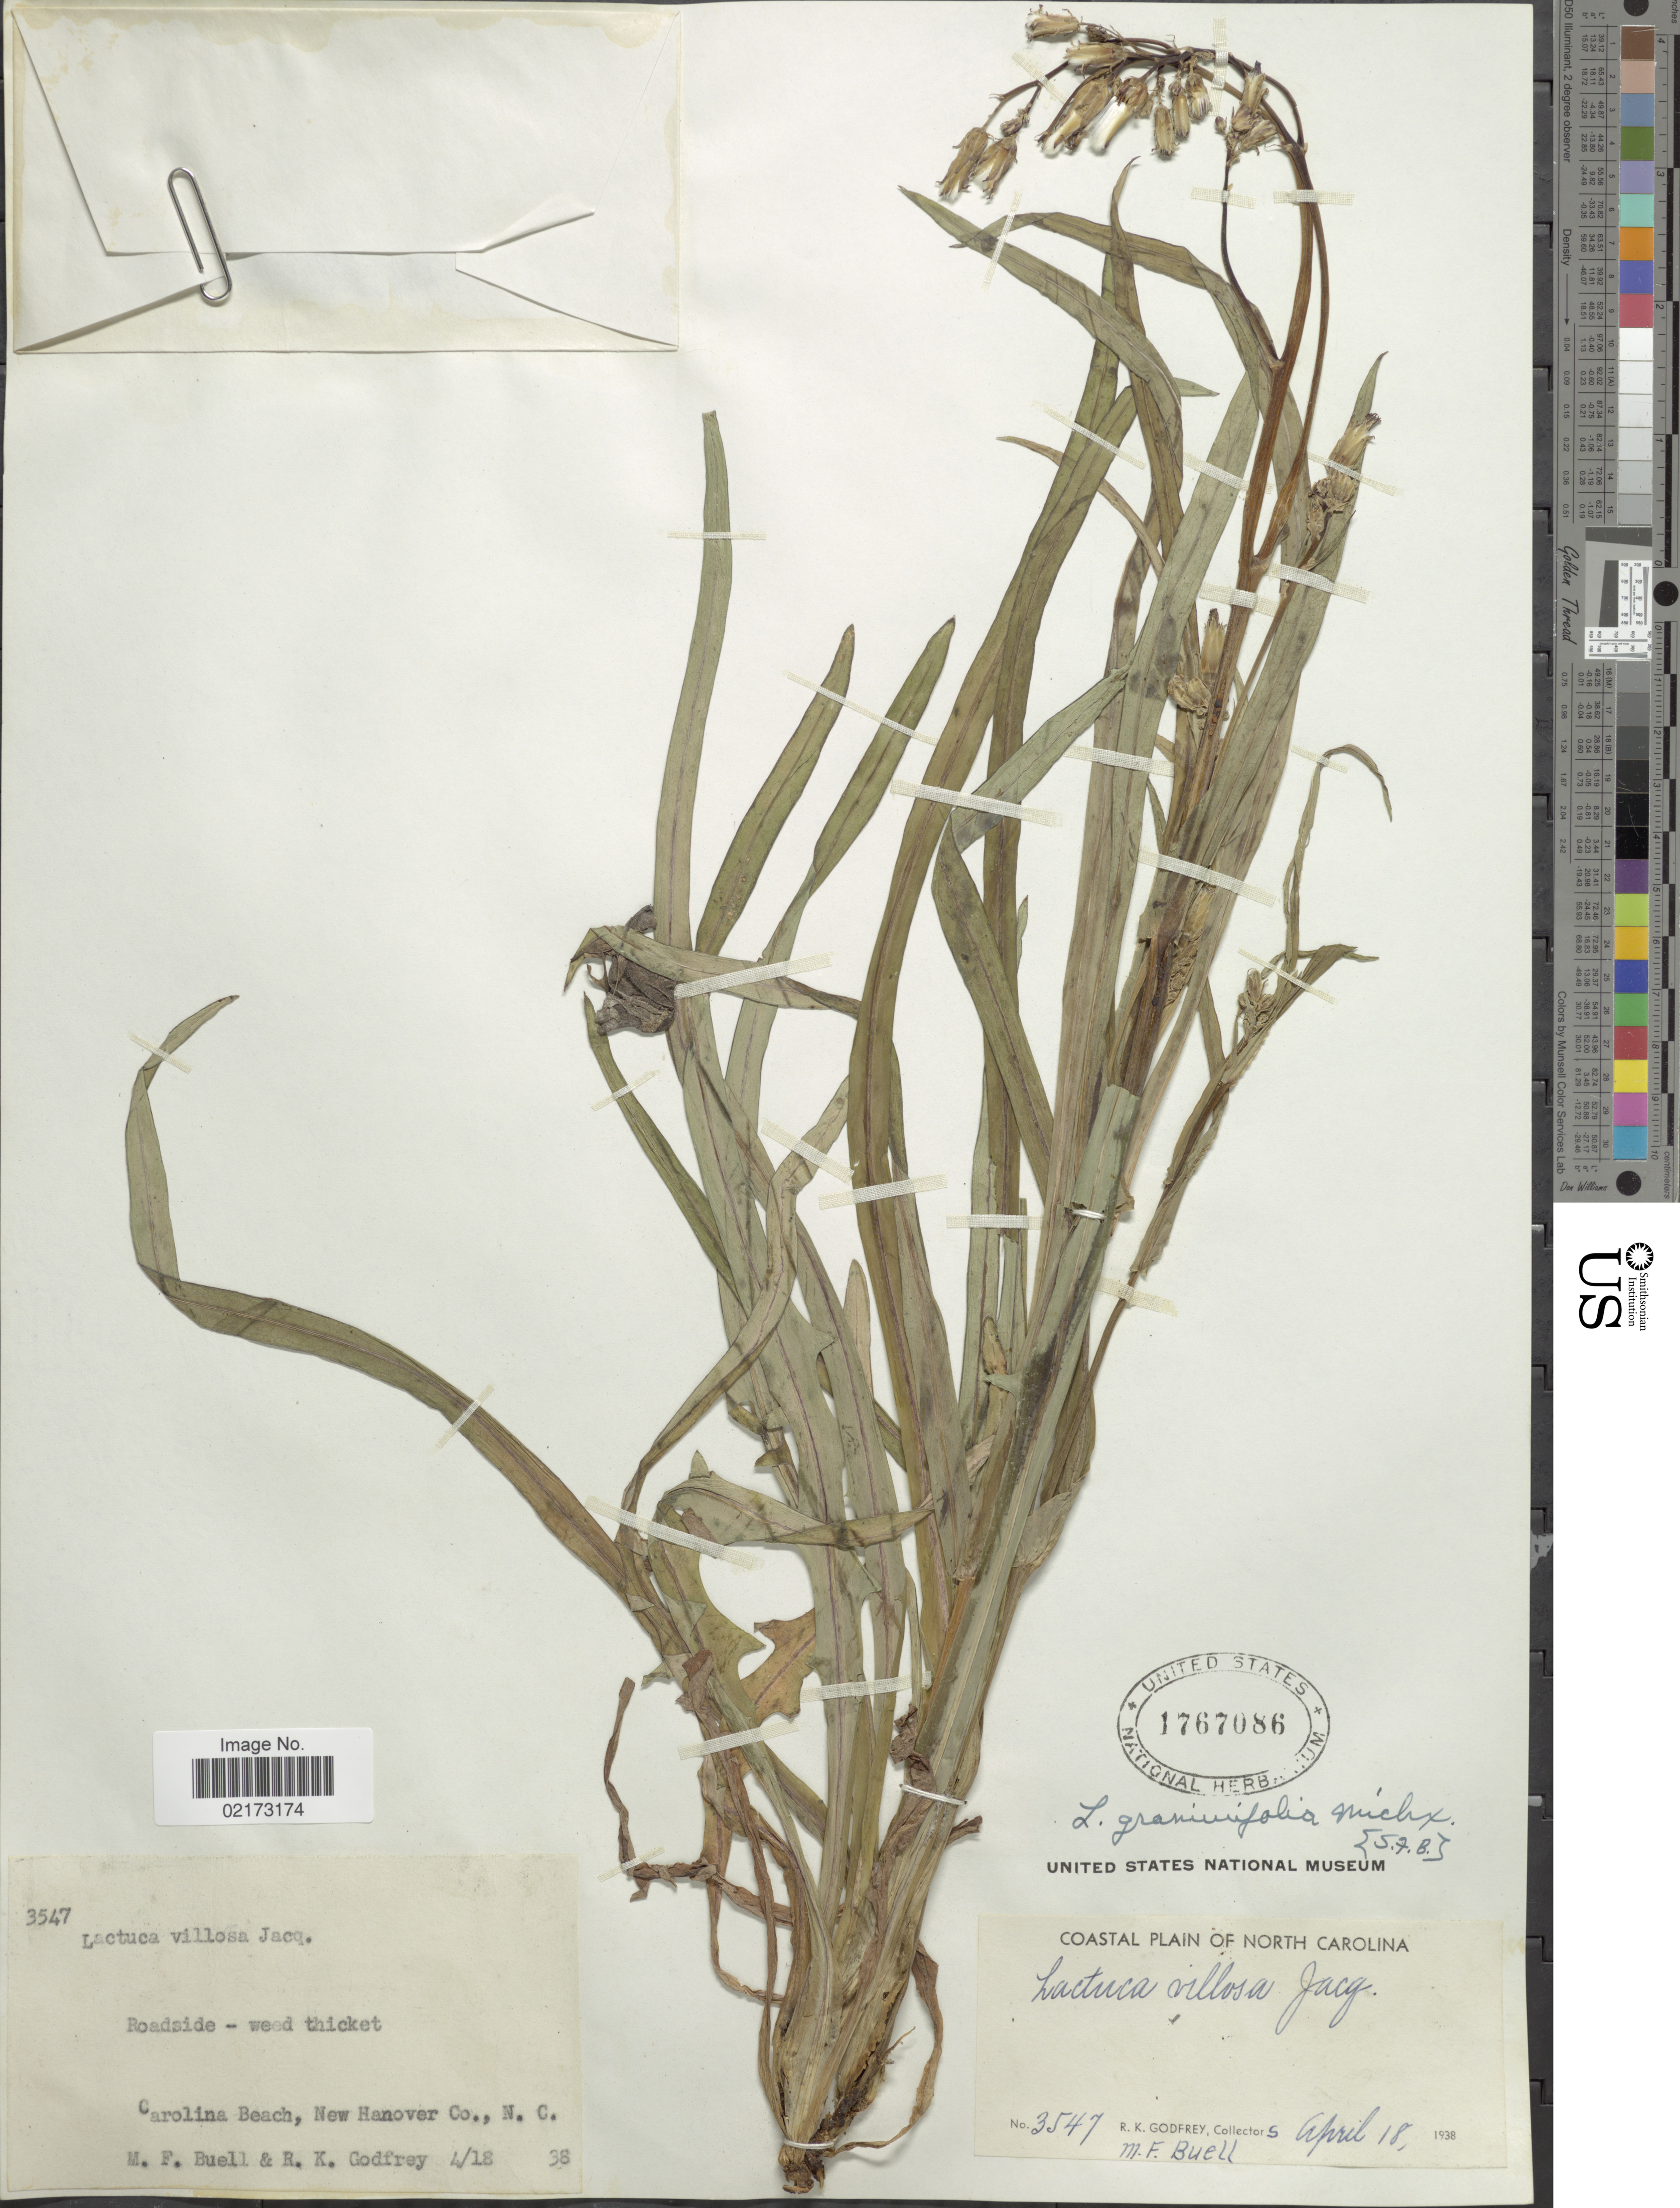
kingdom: Plantae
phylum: Tracheophyta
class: Magnoliopsida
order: Asterales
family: Asteraceae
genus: Lactuca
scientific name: Lactuca graminifolia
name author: Michx.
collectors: M. Buell & R. K. Godfrey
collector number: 3547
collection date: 1938-04-18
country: United States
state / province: North Carolina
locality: Carolina Beach, NEw Hanover Co., N. C.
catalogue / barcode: US 1767086